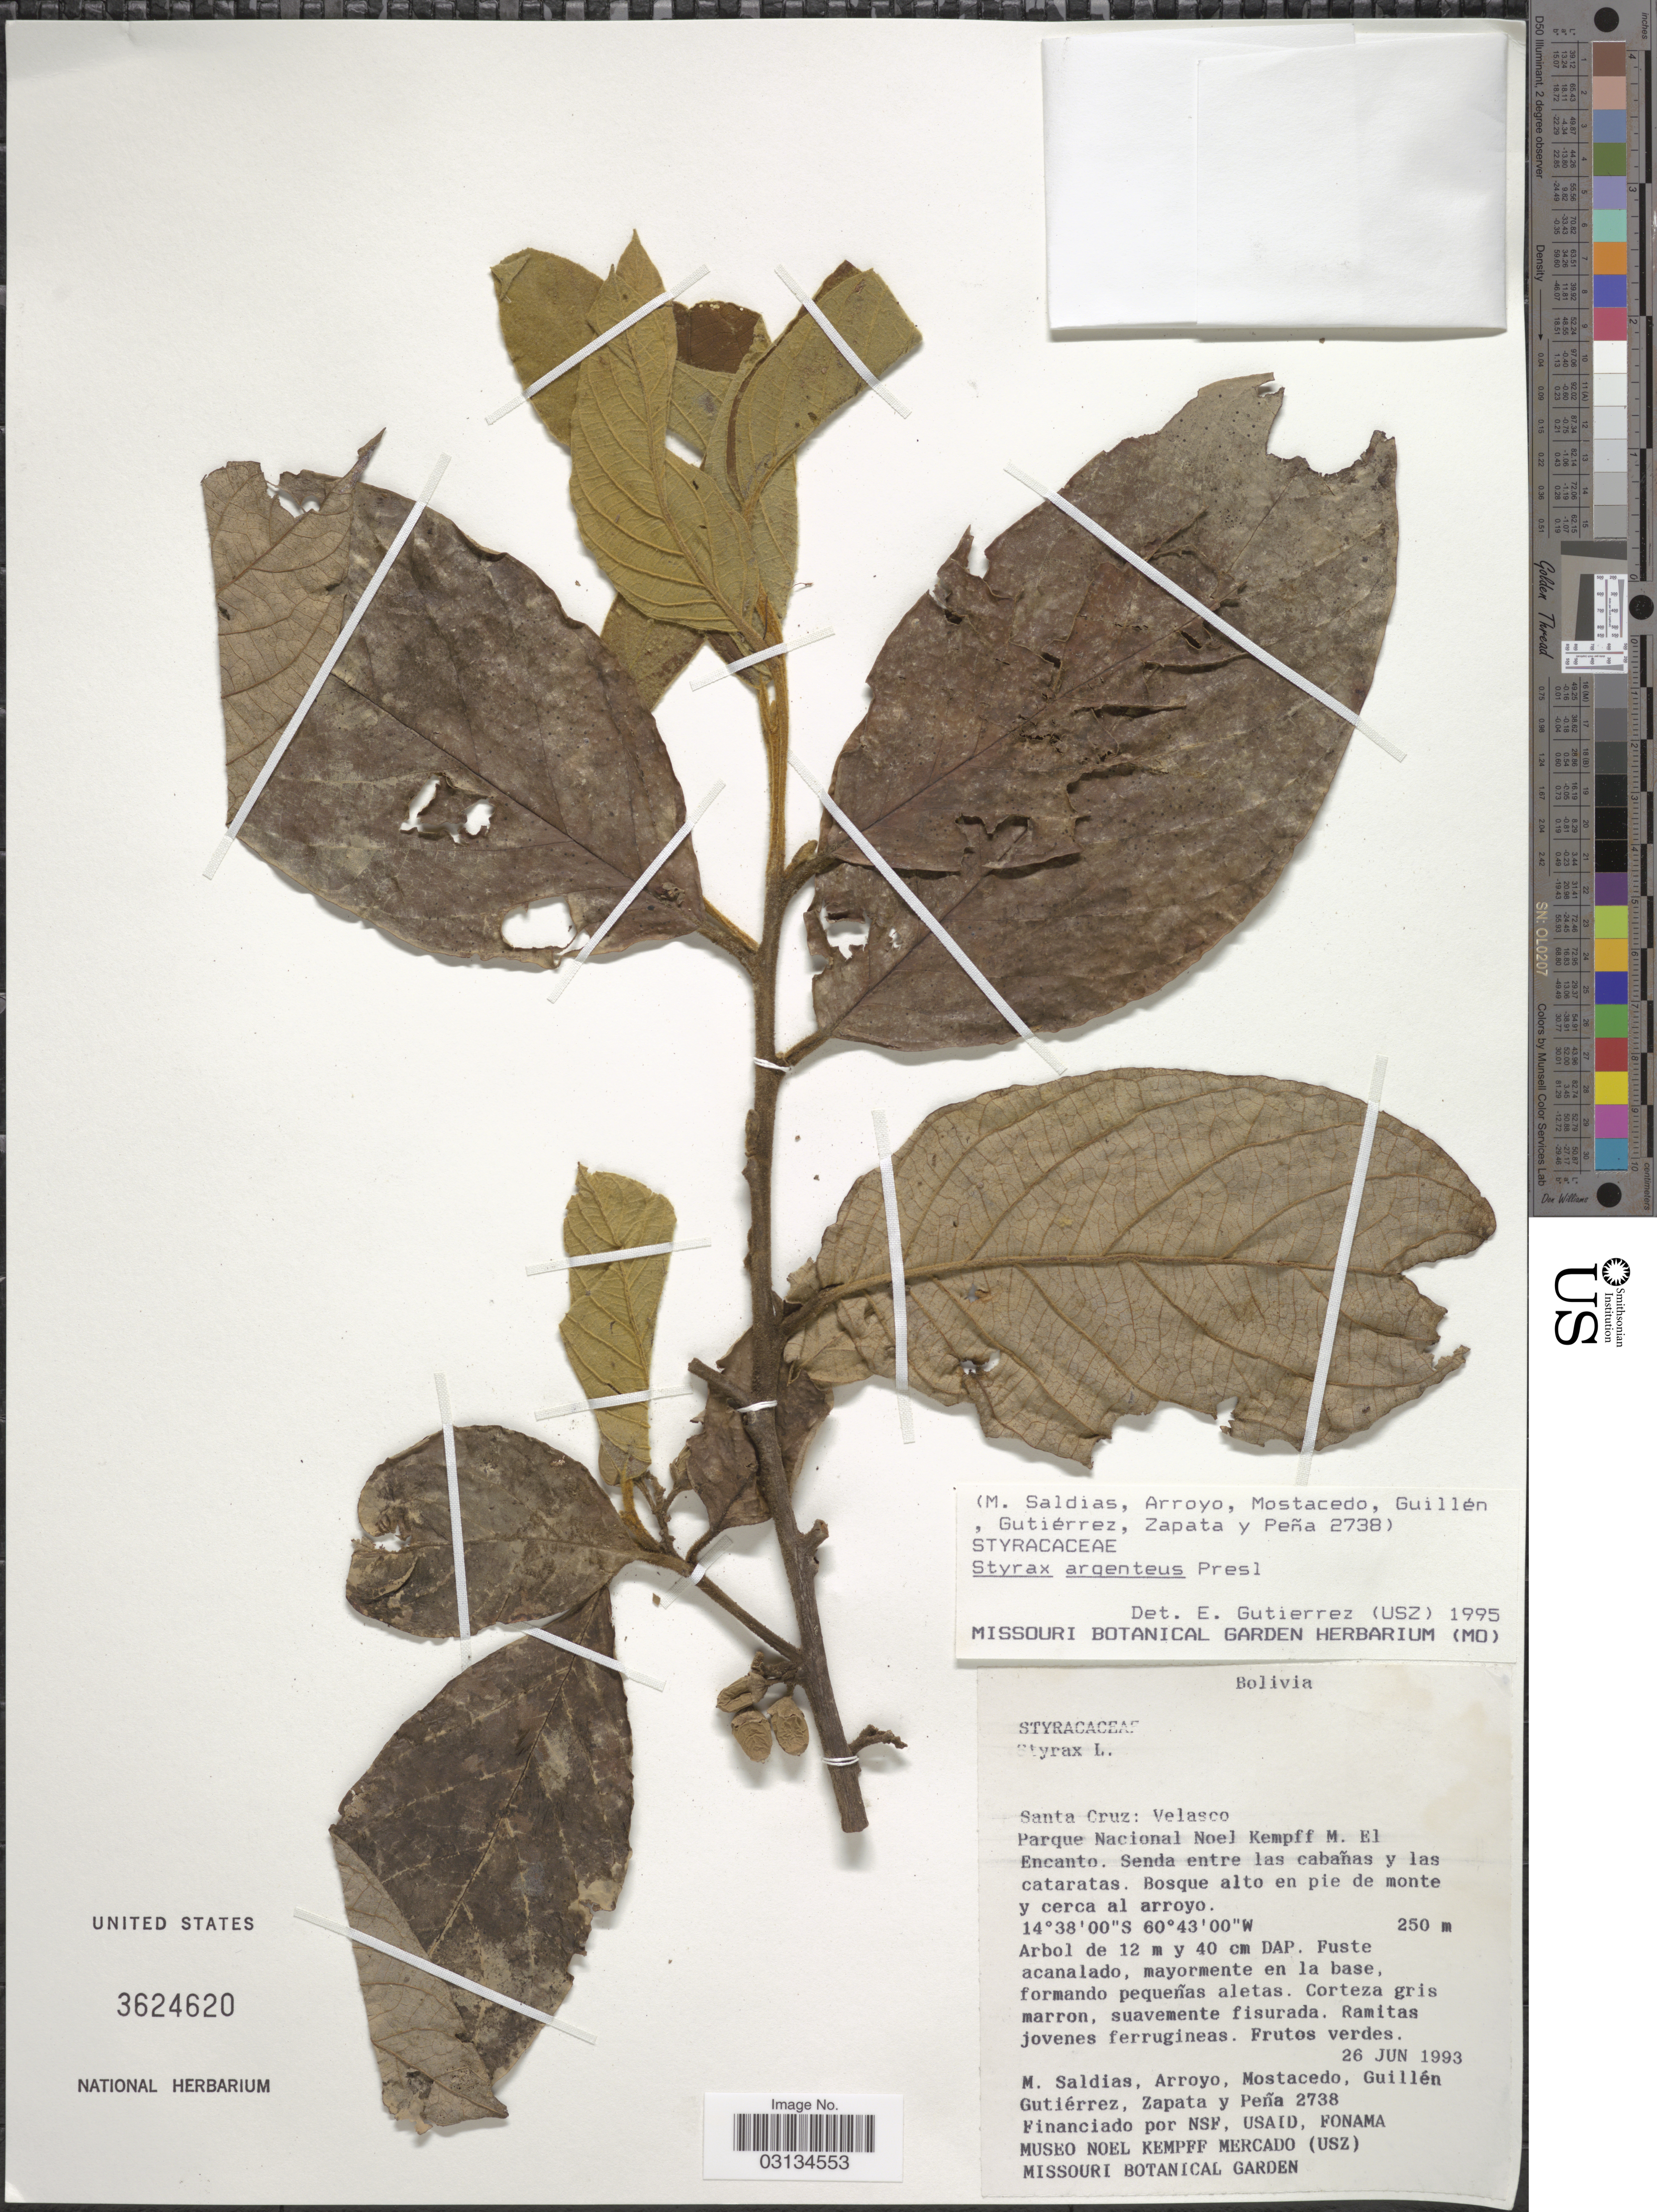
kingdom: Plantae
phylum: Tracheophyta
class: Magnoliopsida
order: Ericales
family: Styracaceae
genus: Styrax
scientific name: Styrax argenteus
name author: C. Presl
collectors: M. Saldias, Arroyo, --, Mostacedo, --, -- Guillen & et al.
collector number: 2738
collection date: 1993-06-26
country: Bolivia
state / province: Santa Cruz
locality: Velasco. Parque Nacional Noel Kempff M. El Encanto.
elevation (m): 250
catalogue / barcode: US 3624620